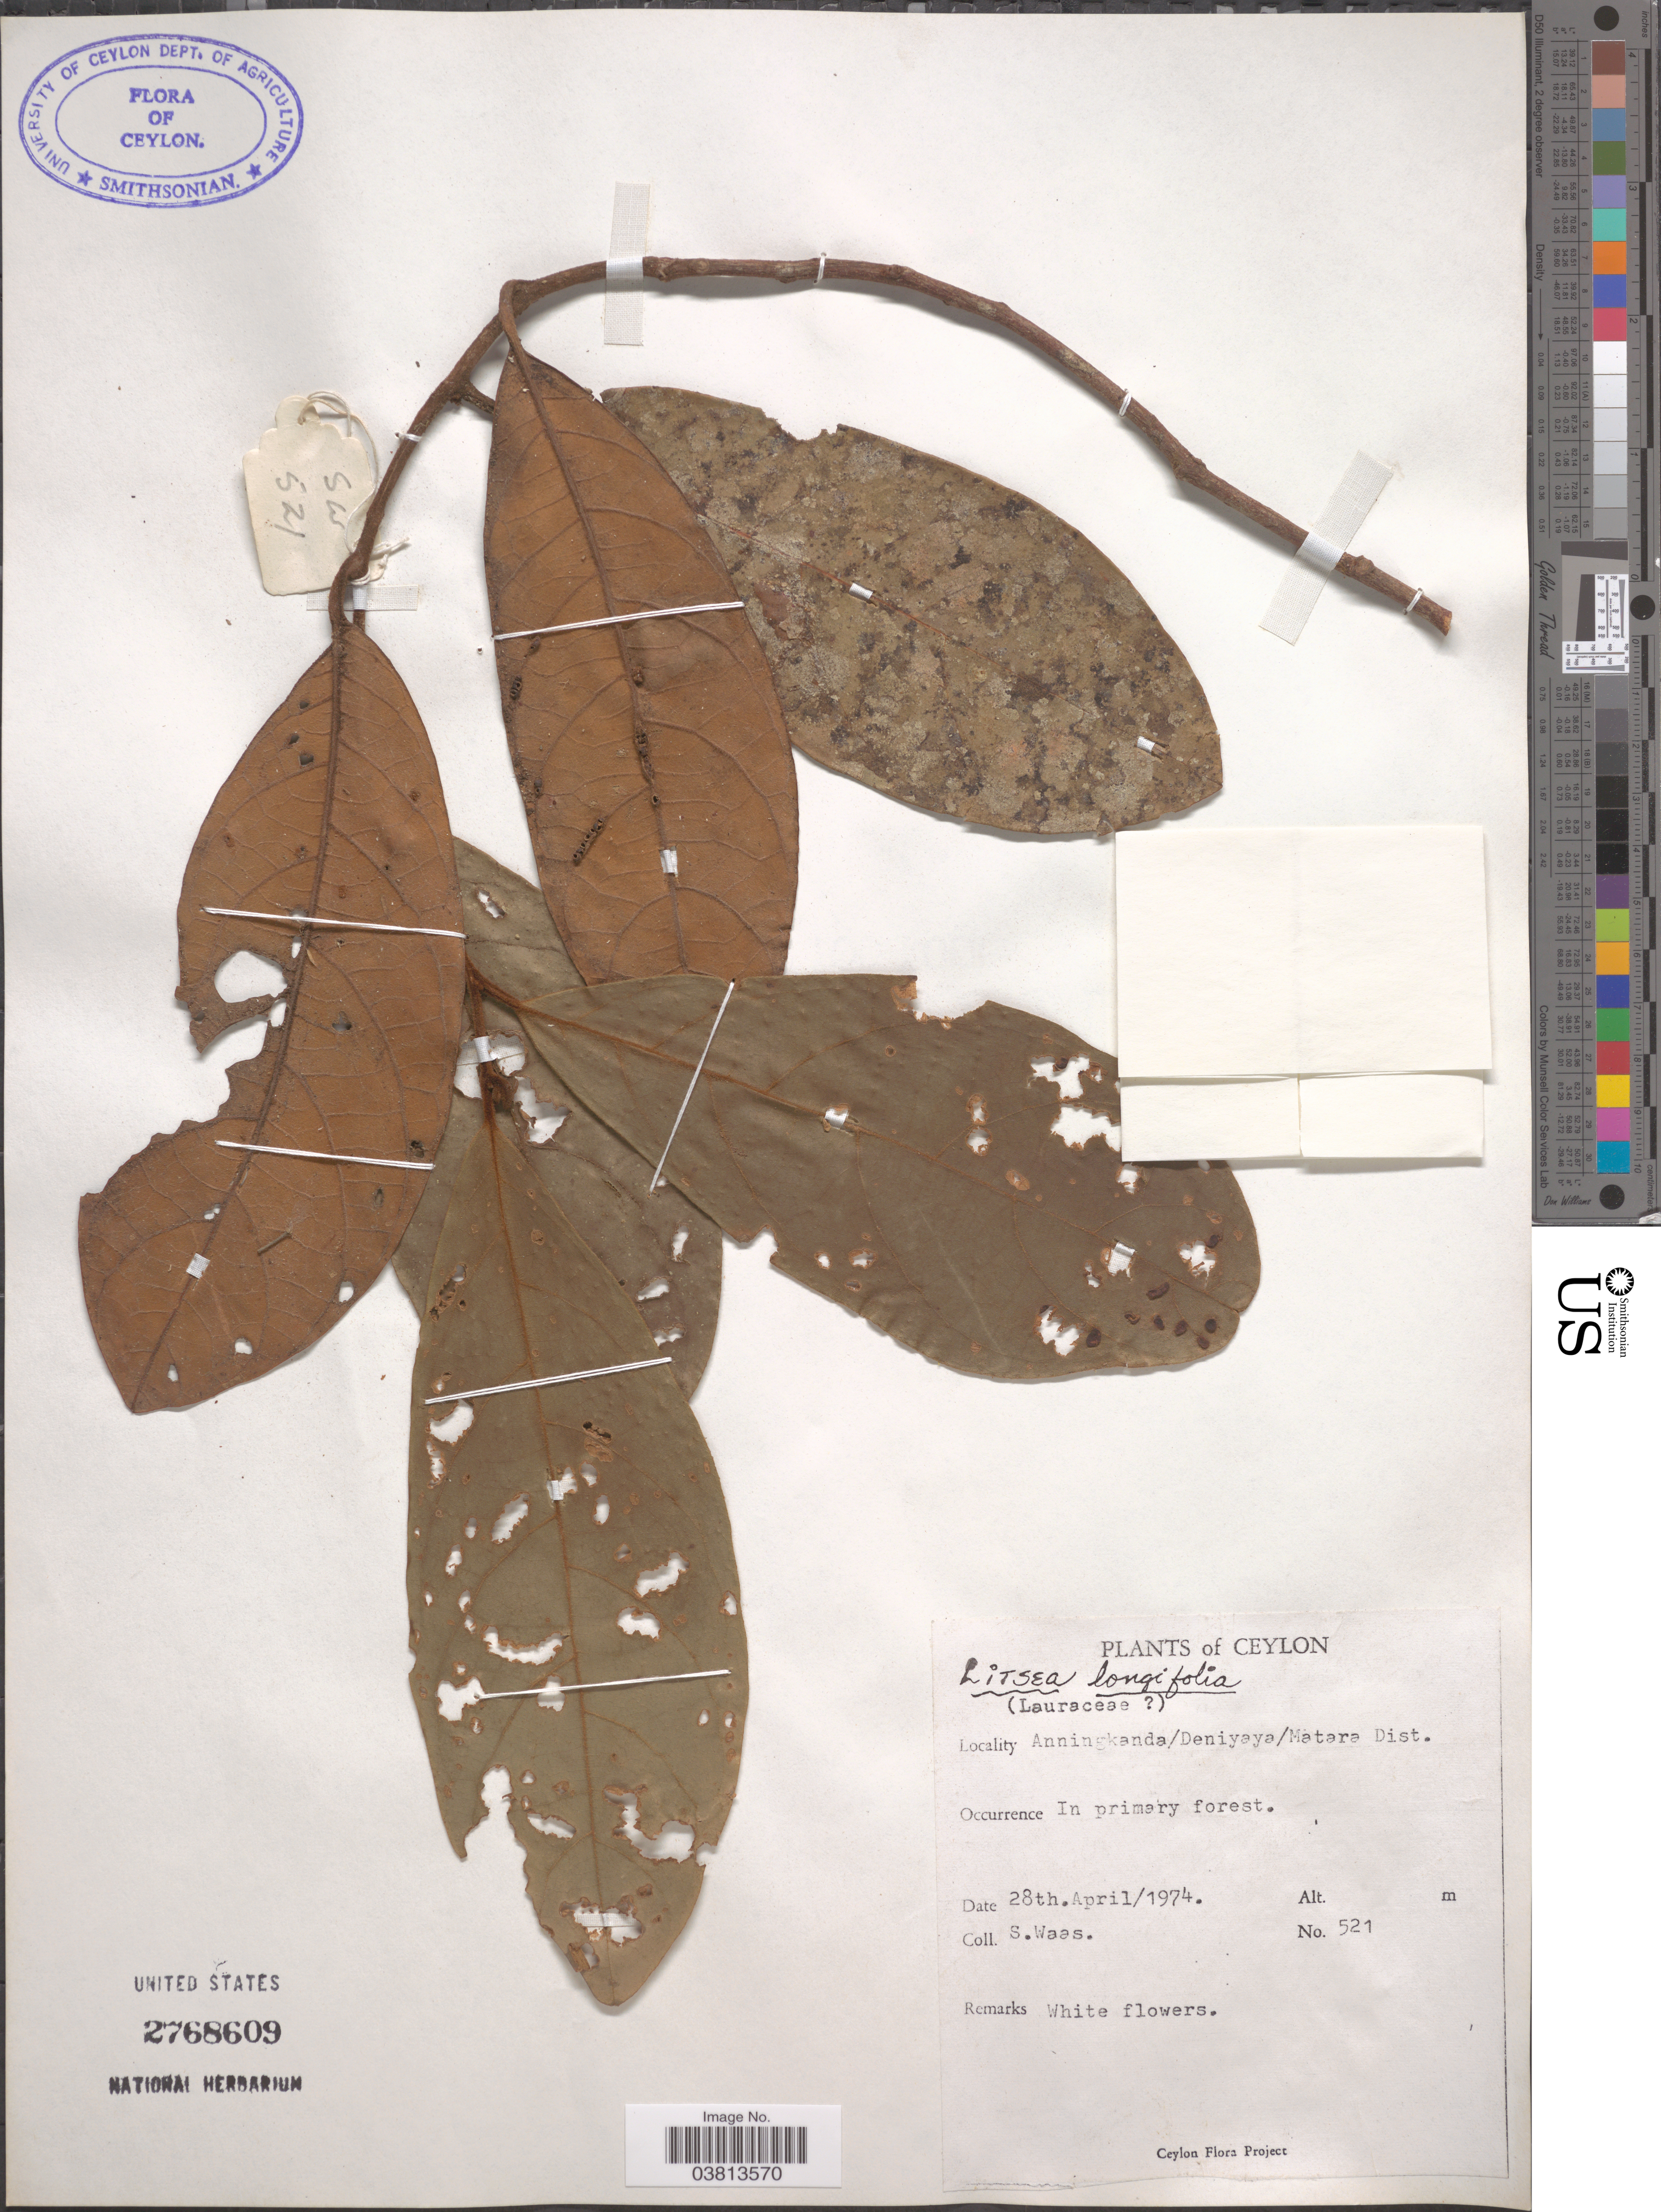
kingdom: Plantae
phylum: Tracheophyta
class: Magnoliopsida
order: Laurales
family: Lauraceae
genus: Litsea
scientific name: Litsea longifolia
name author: (Nees) Trimen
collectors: S. Waas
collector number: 521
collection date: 1974-04-28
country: Sri Lanka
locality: Ceylon. Anningkanda/ Deniyaya/ Matara Dist.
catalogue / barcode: US 2768609